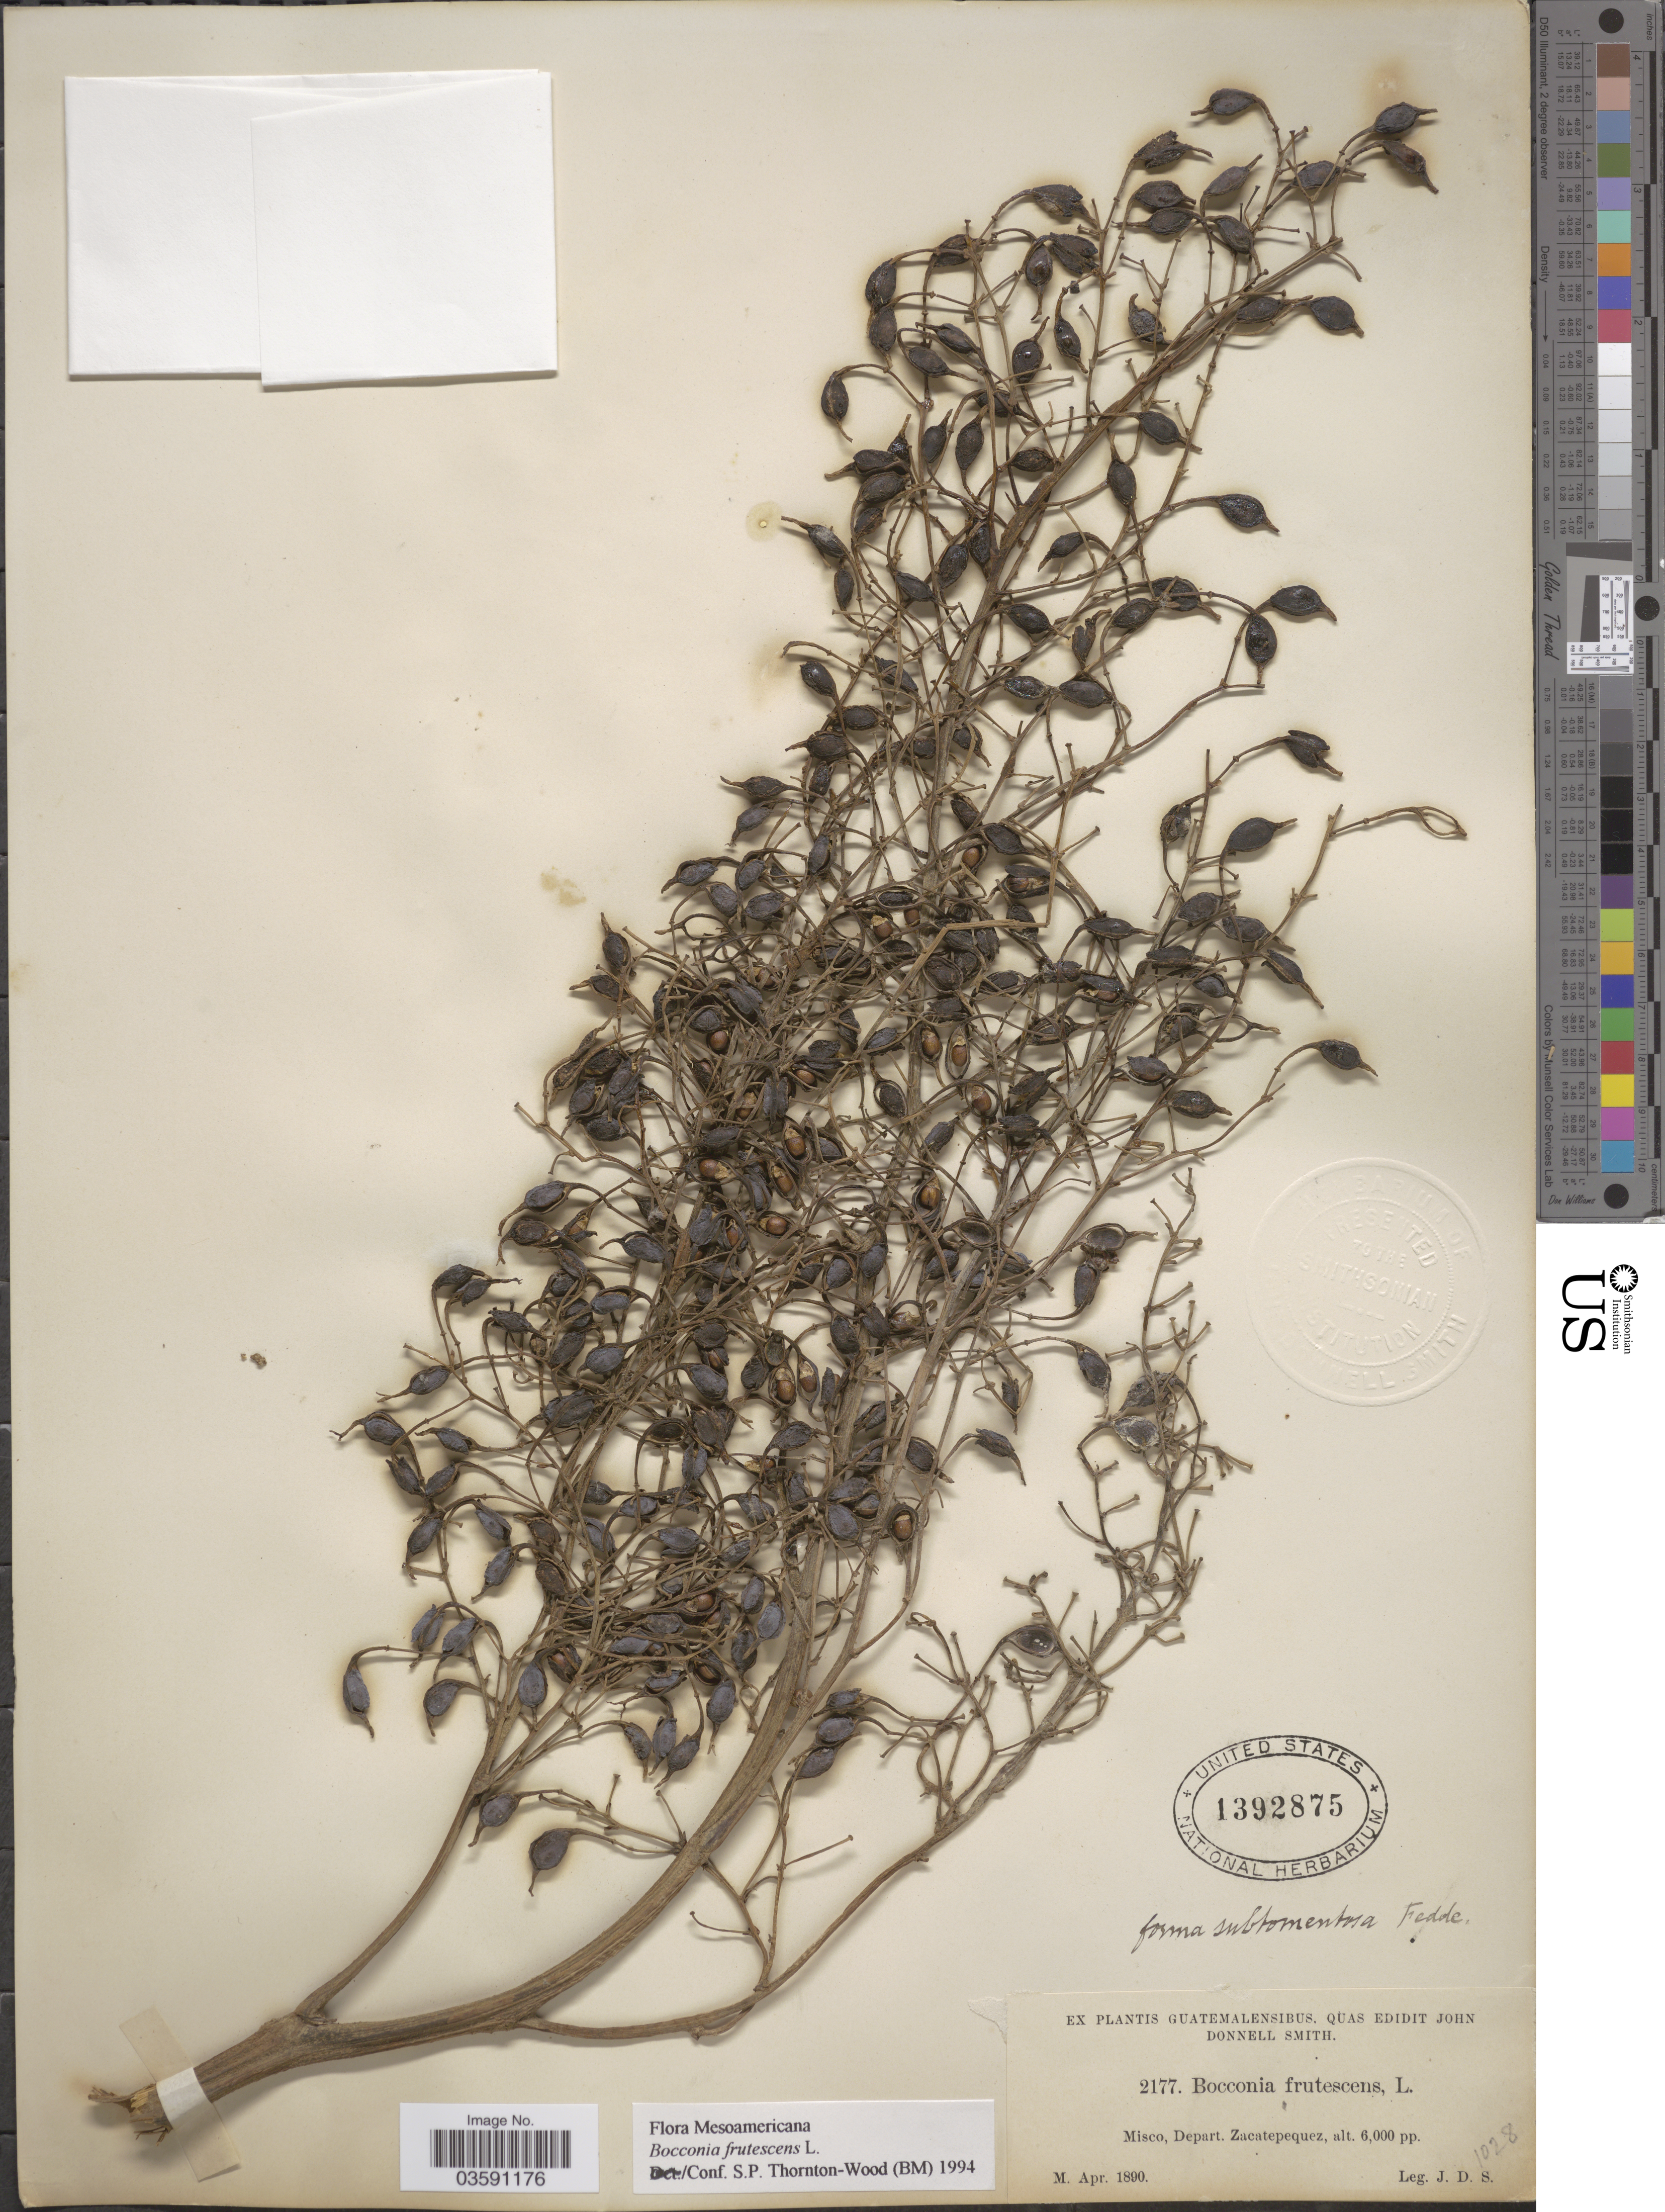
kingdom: Plantae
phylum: Tracheophyta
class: Magnoliopsida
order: Ranunculales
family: Papaveraceae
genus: Bocconia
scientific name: Bocconia frutescens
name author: L.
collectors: J. Donnell Smith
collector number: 2177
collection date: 1890-04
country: Guatemala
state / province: Sacatepequez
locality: Misco, Depart. Zacatepequez.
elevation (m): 1829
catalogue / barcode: US 1392875